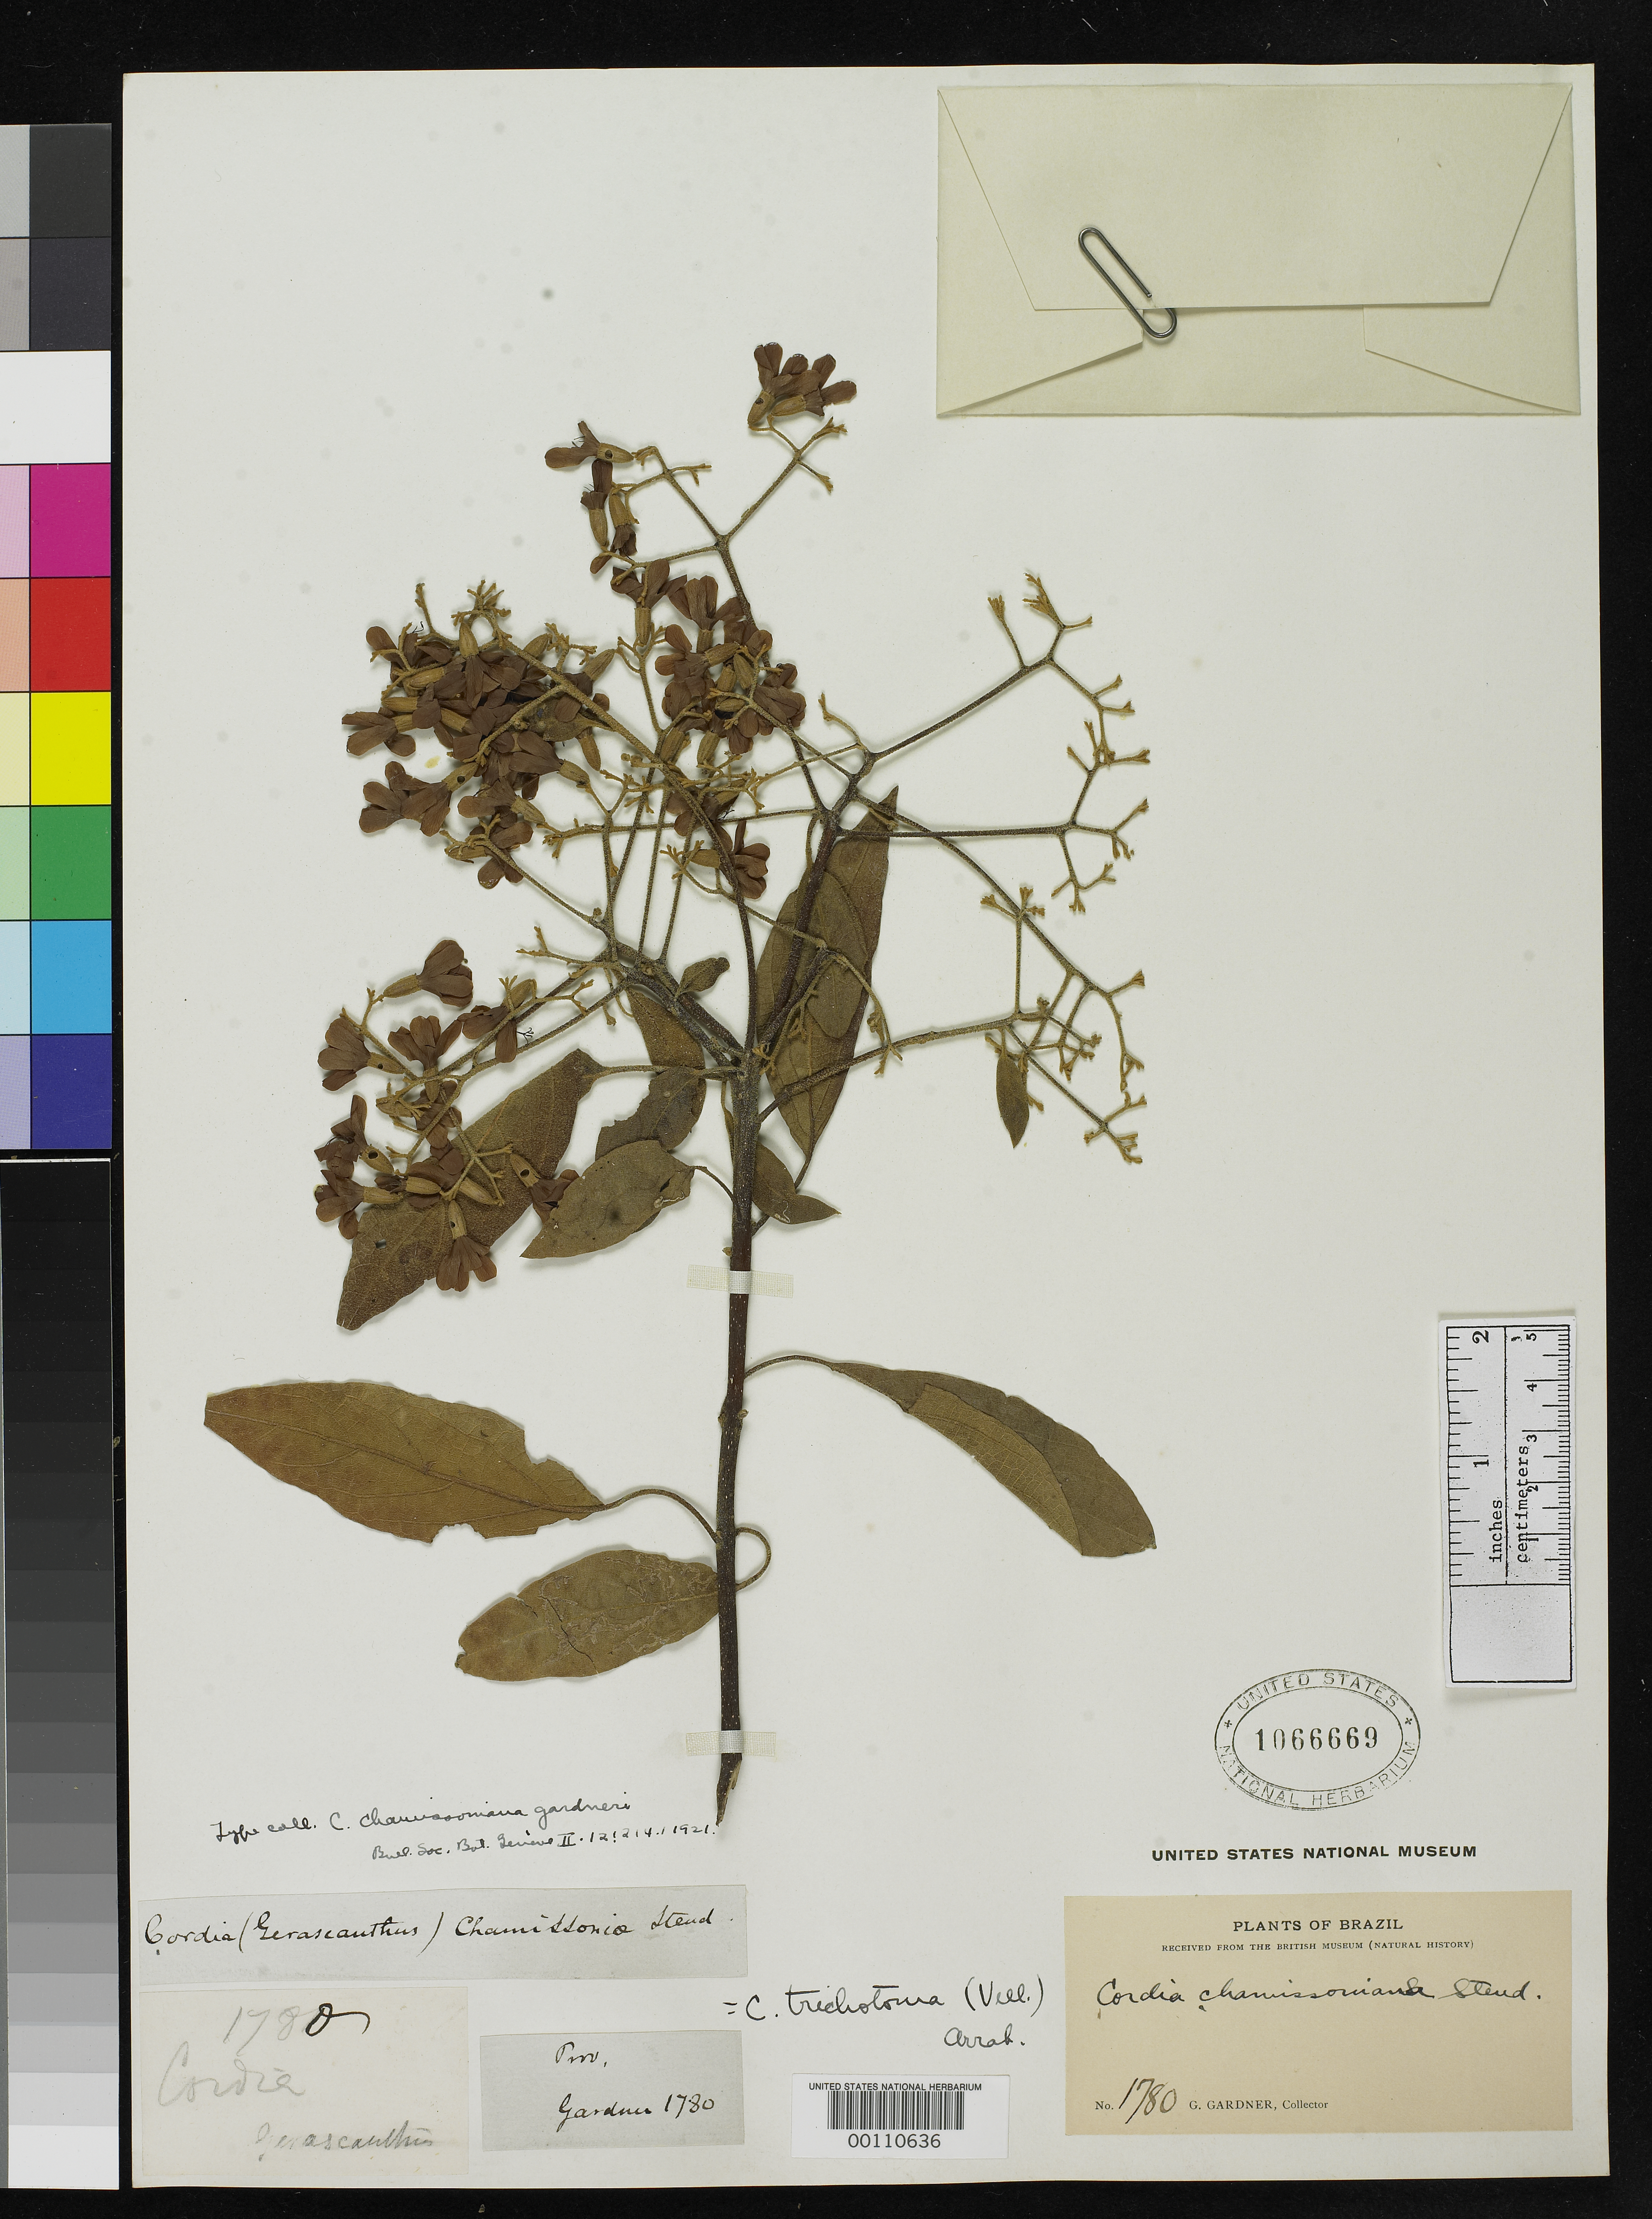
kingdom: Plantae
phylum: Tracheophyta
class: Magnoliopsida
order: Boraginales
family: Cordiaceae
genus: Cordia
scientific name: Cordia chamissoniana var. gardneri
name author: Chodat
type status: Type Collection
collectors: G. Gardner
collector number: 1780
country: Brazil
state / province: Minas Gerais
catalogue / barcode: US 1066669